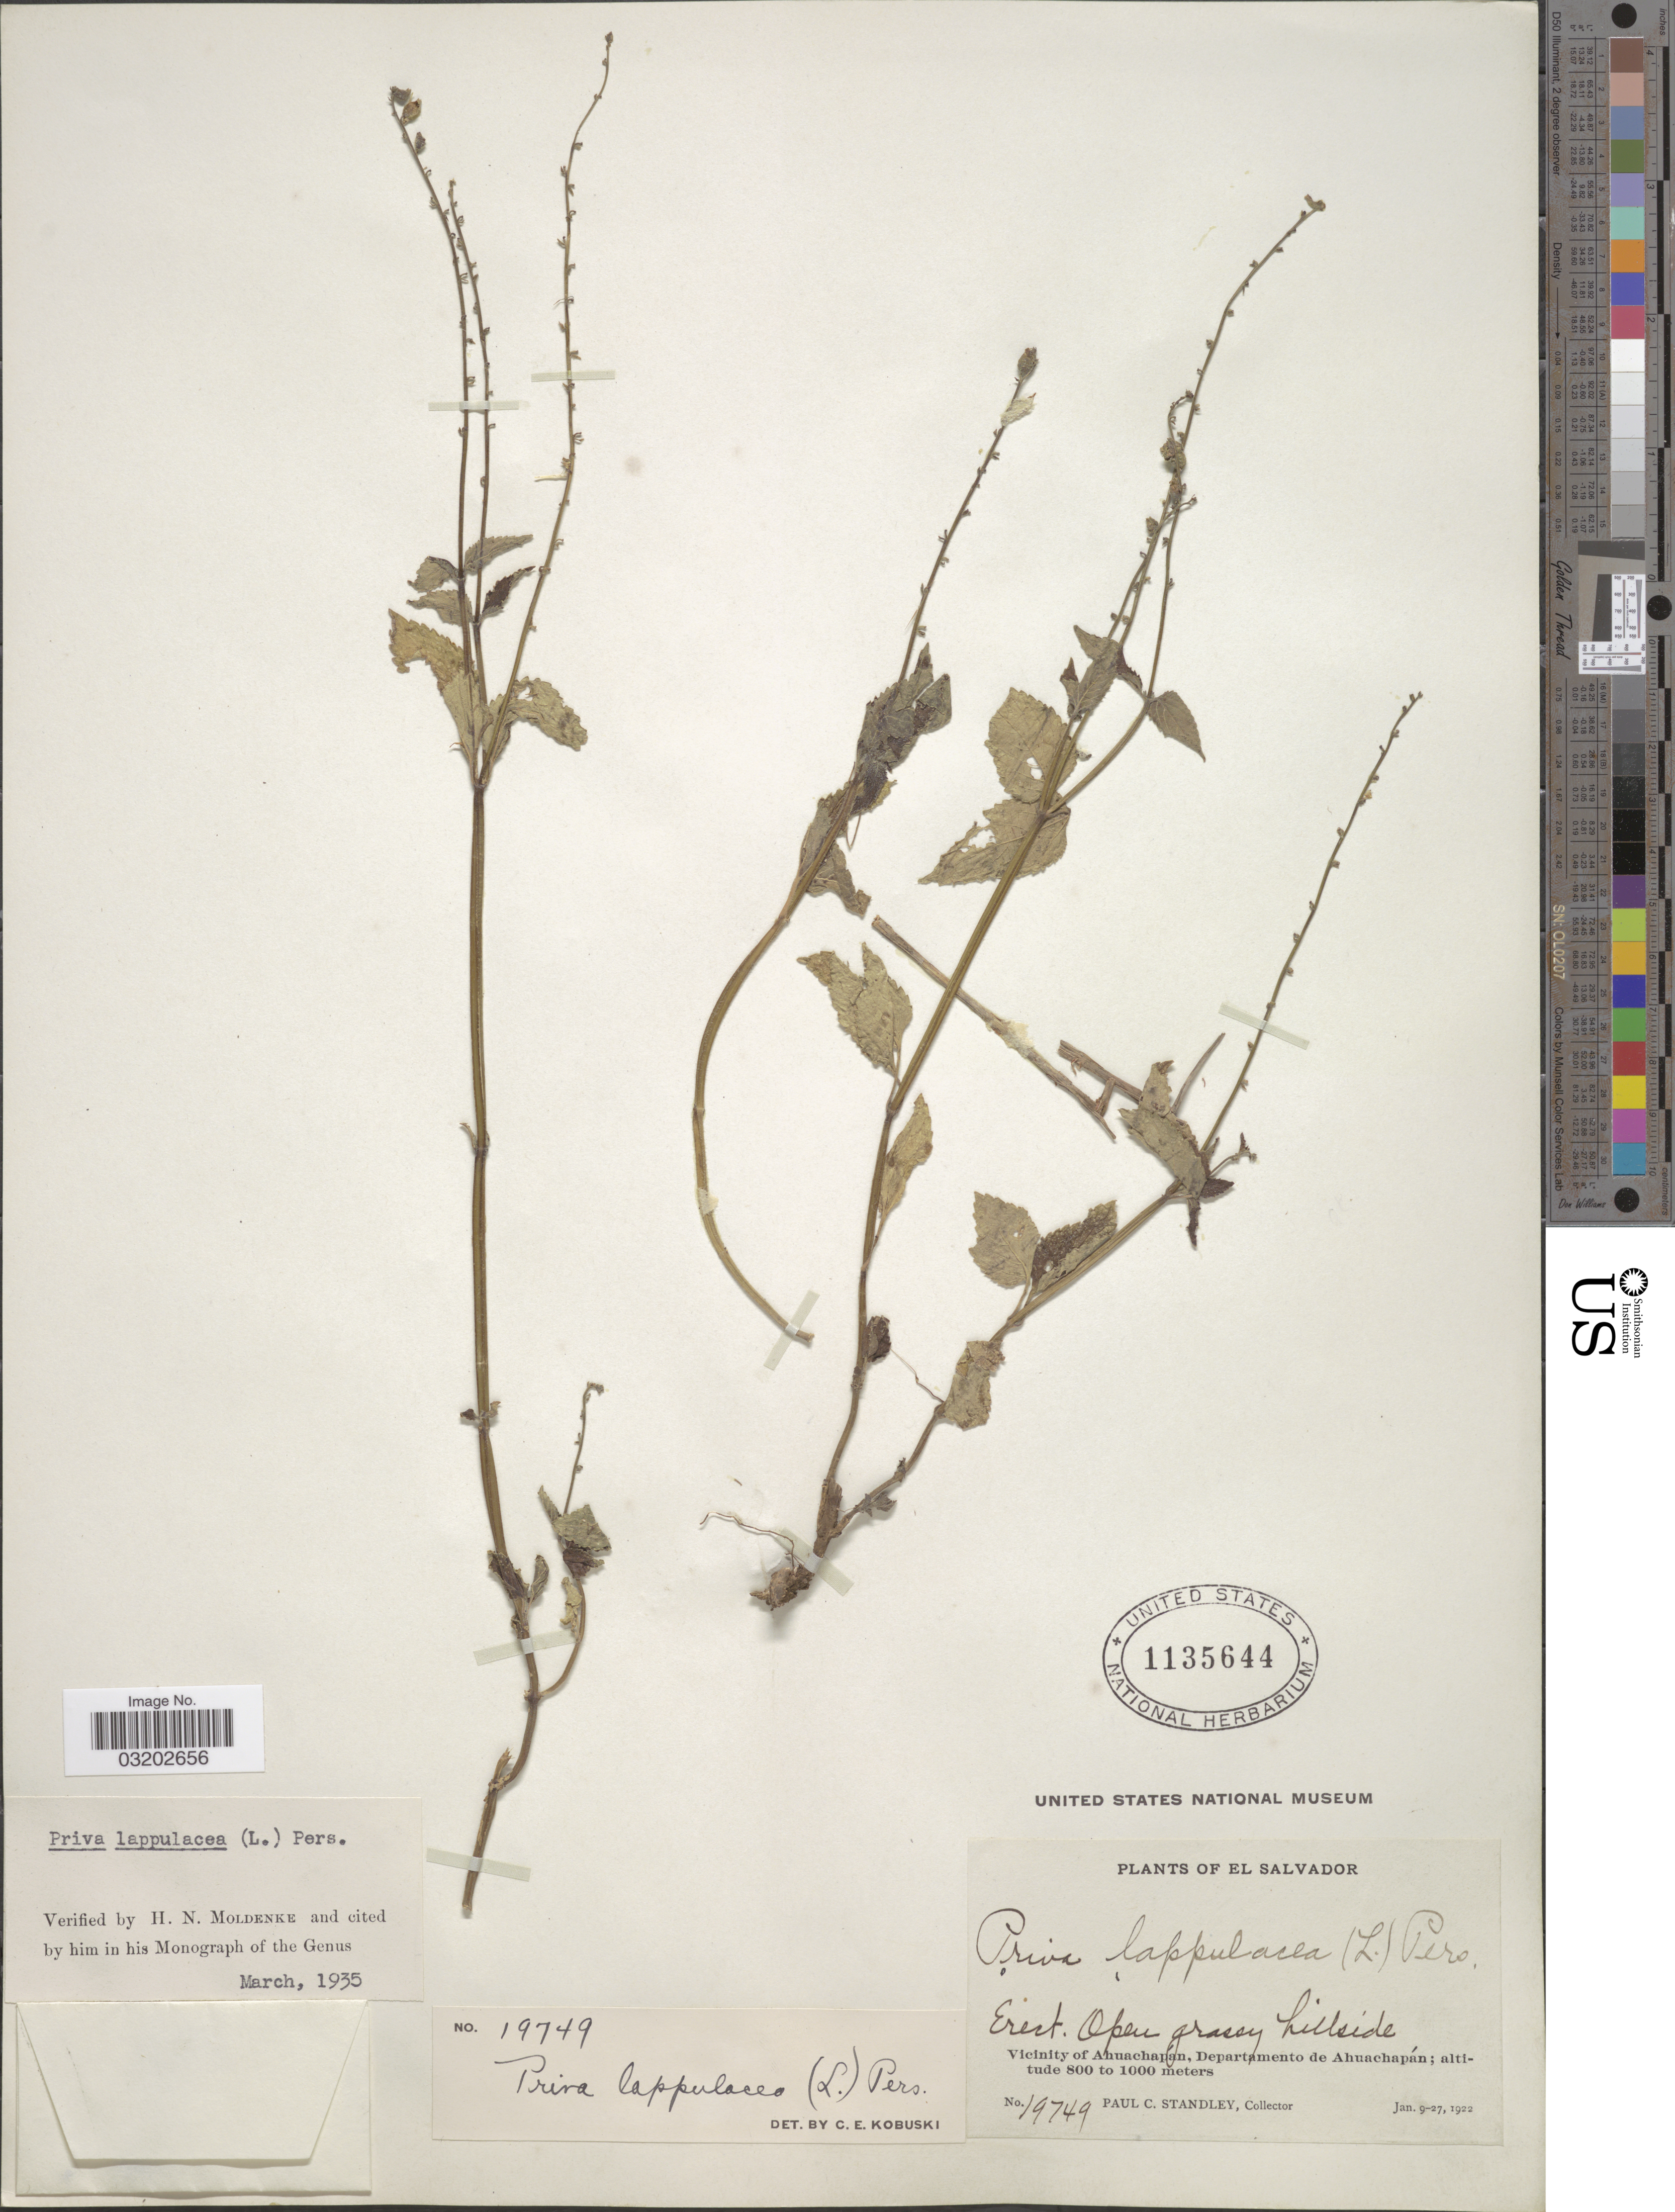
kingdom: Plantae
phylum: Tracheophyta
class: Magnoliopsida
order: Lamiales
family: Verbenaceae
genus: Priva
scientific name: Priva lappulacea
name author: (L.) Pers.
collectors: P. C. Standley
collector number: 19749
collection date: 1922-01-09/1922-01-27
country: El Salvador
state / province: Ahuachapan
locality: Vicinity of Ahuachapán, Departamento de Ahuachapán.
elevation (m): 800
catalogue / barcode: US 1135644